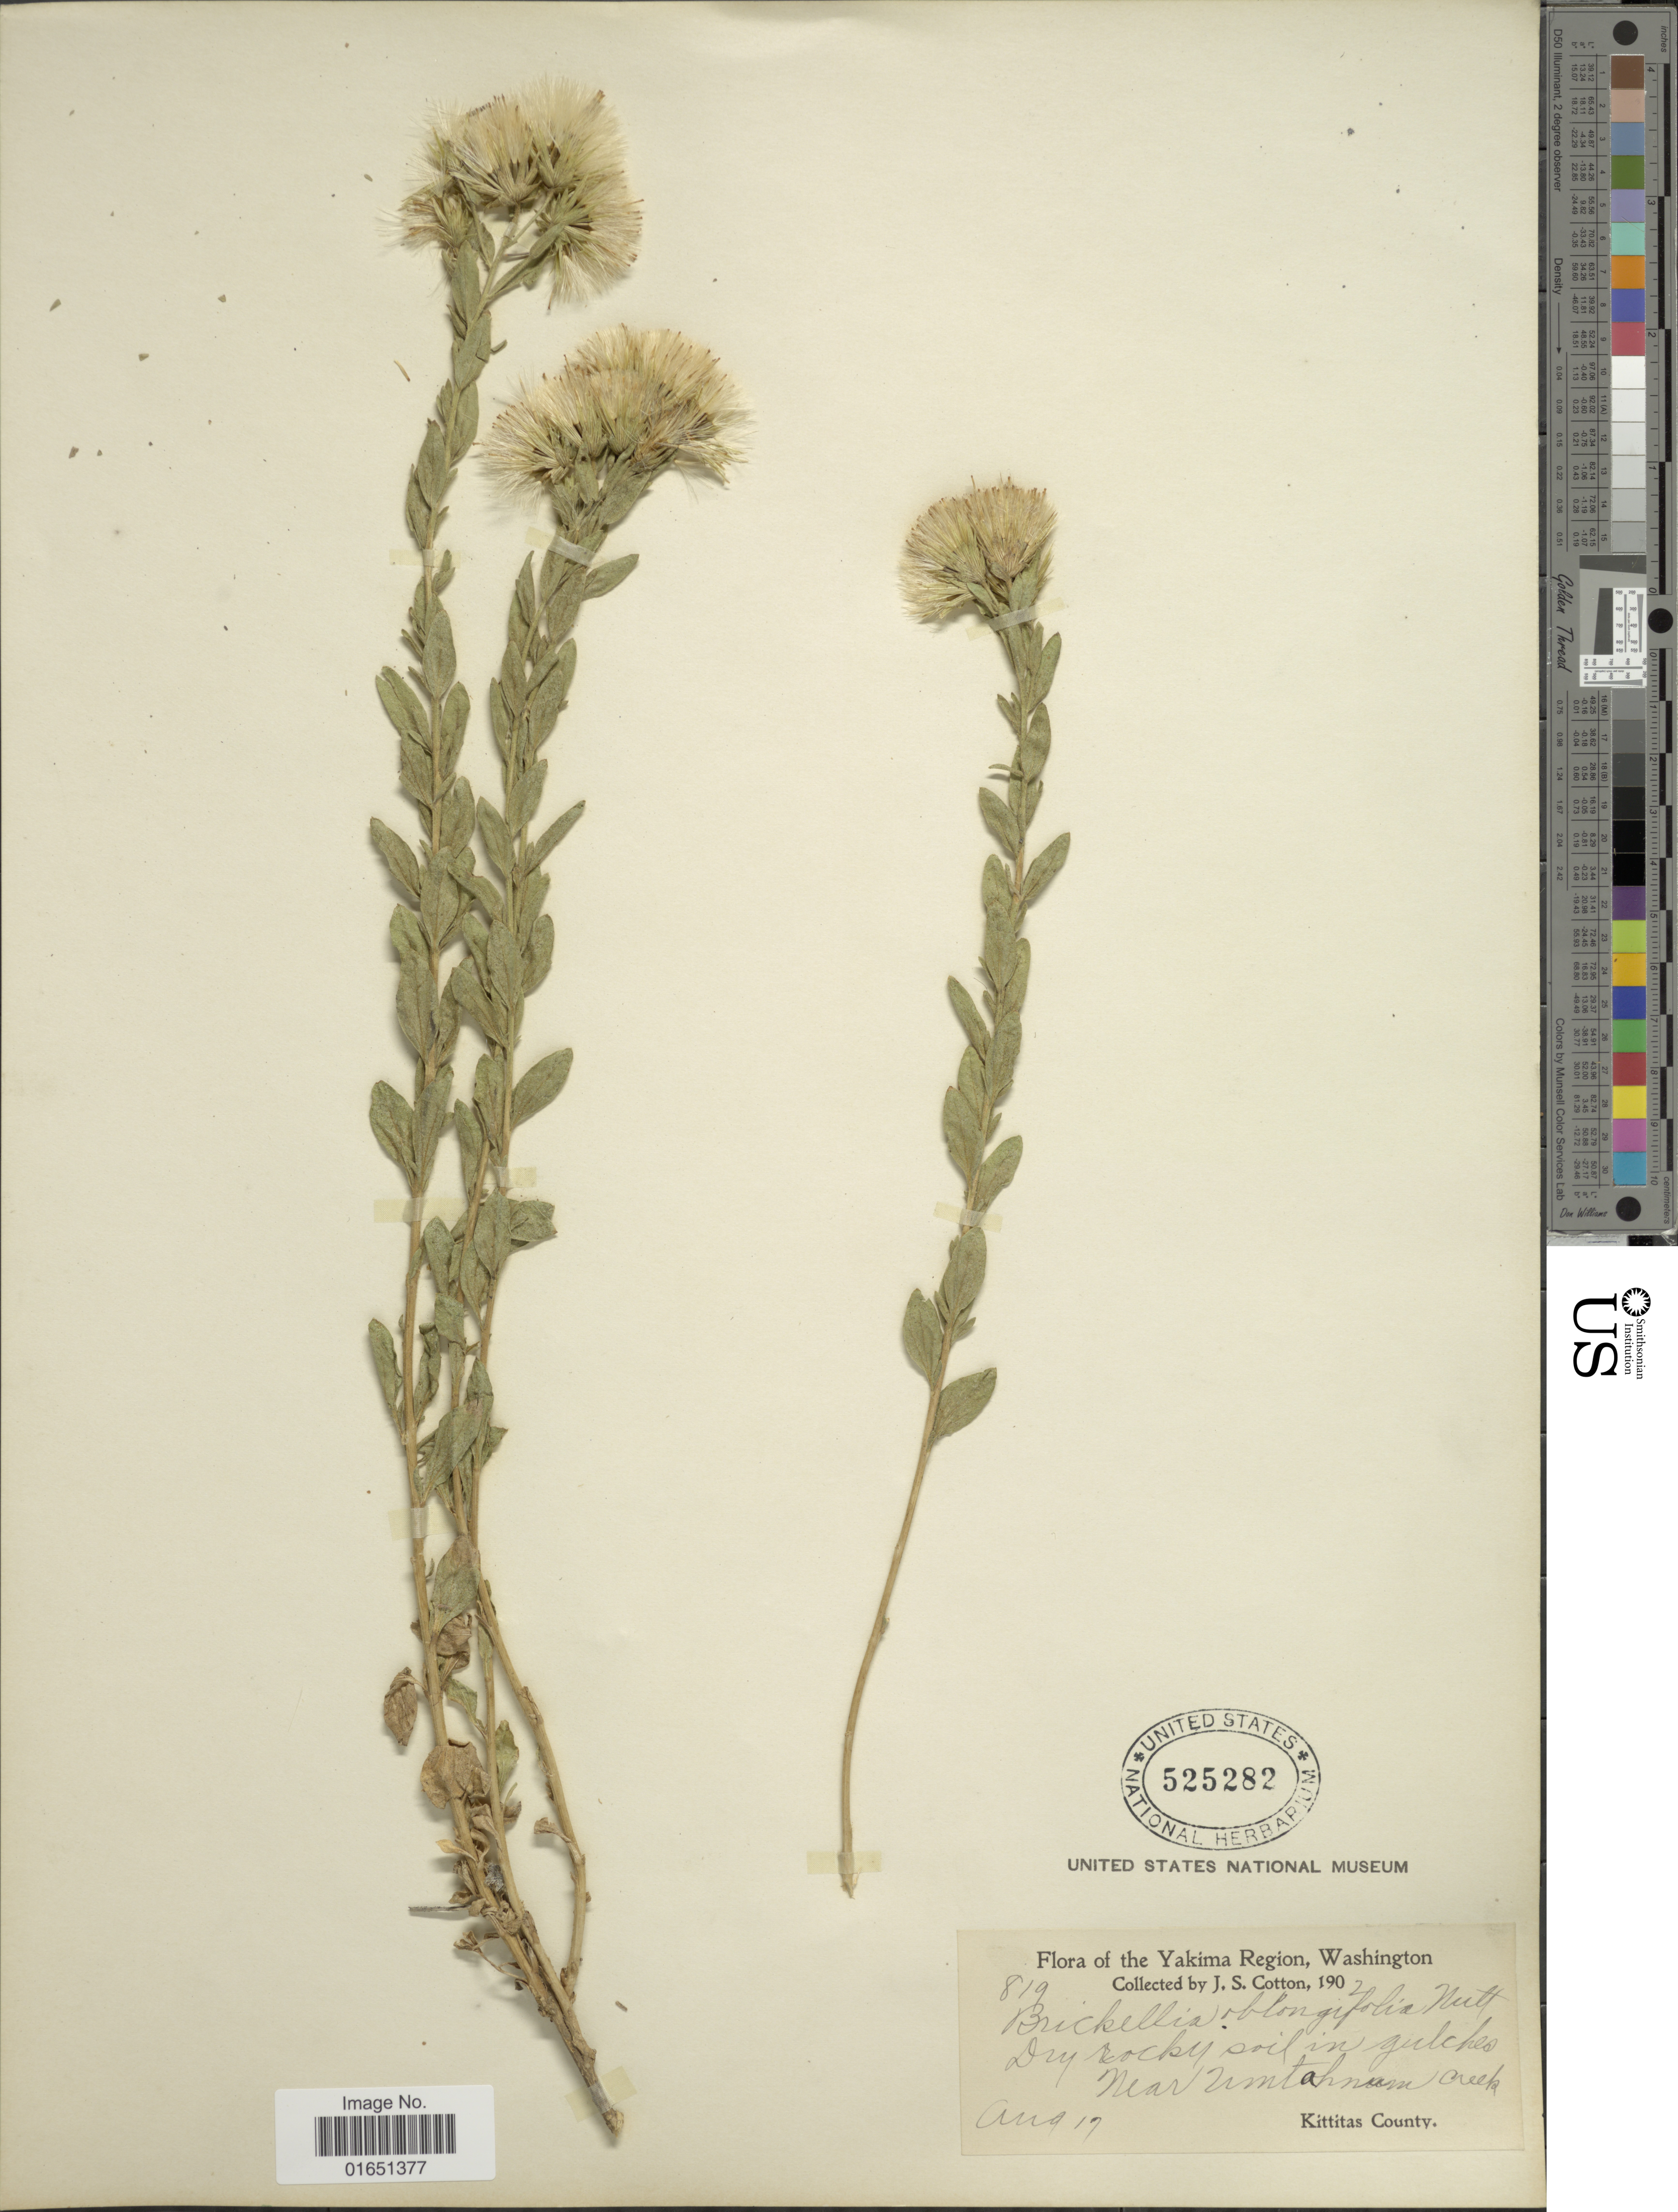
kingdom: Plantae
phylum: Tracheophyta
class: Magnoliopsida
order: Asterales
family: Asteraceae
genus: Brickellia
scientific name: Brickellia oblongifolia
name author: Nutt.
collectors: J. S. Cotton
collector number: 819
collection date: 1902-08-17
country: United States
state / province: Washington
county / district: Kittitas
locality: The Yakima Region, Dry rocky soil in gulches Near Umtahnum Creek, Kittitas County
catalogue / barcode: US 525282